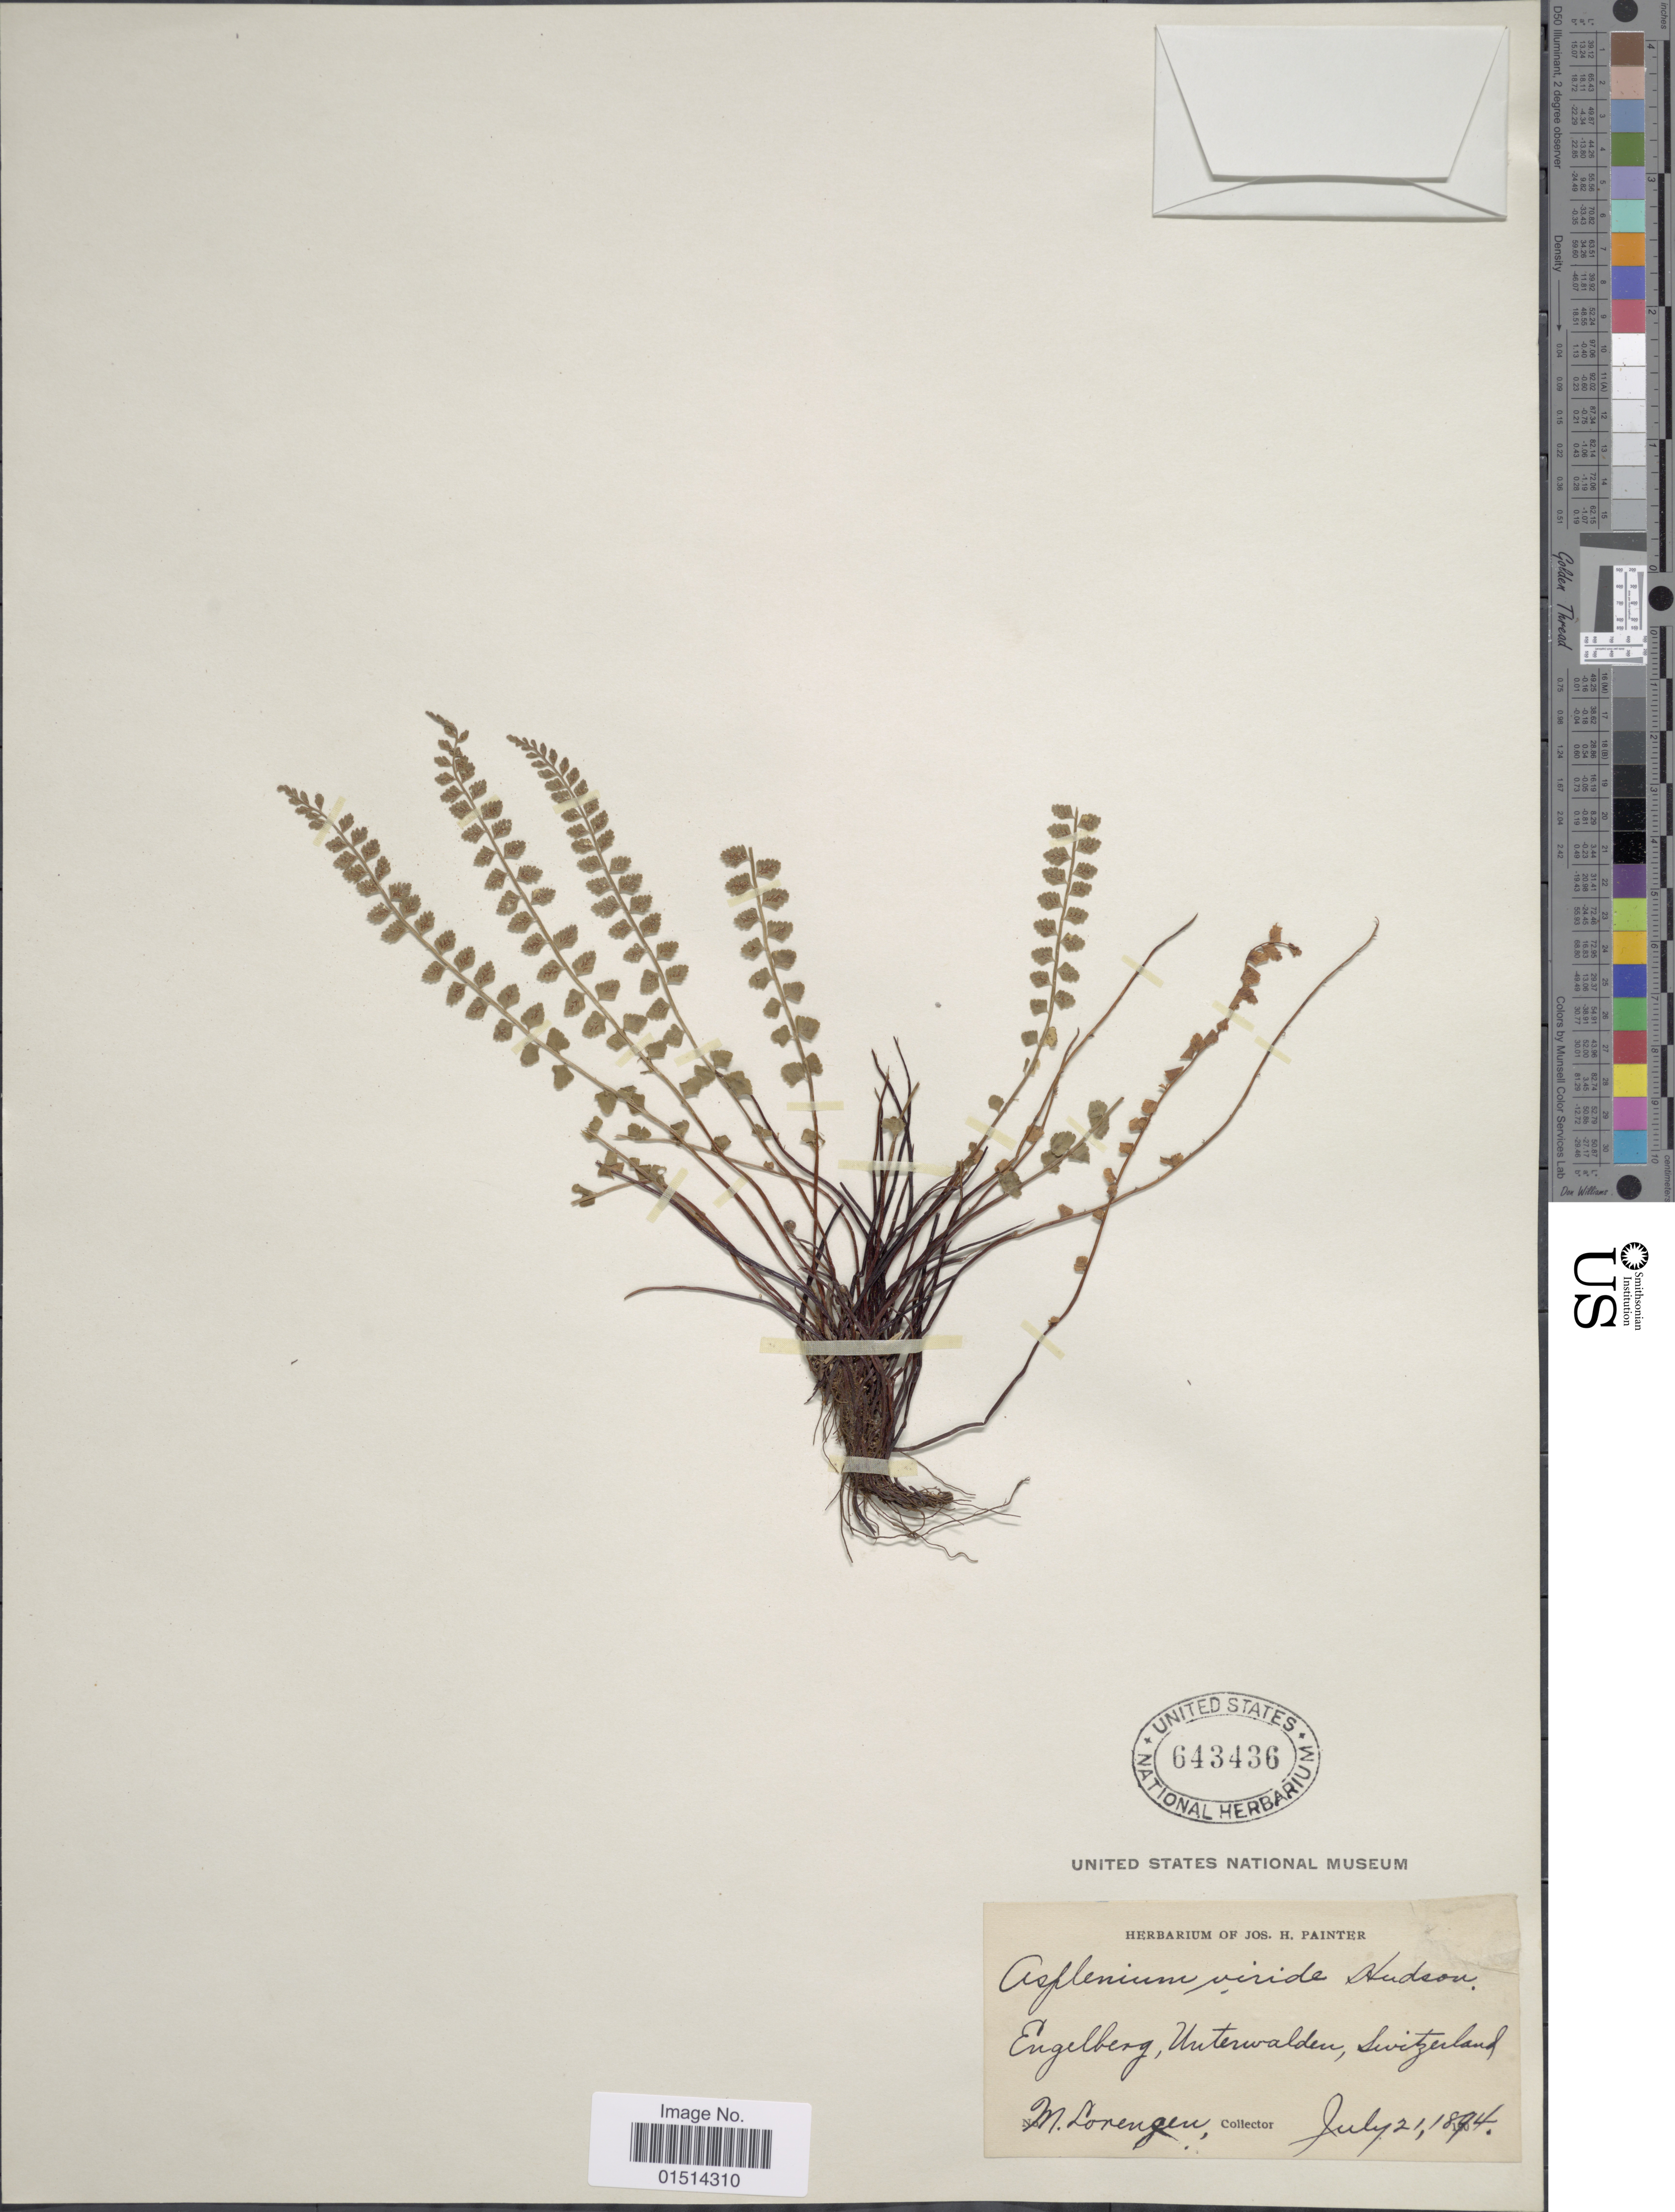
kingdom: Plantae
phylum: Tracheophyta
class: Polypodiopsida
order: Polypodiales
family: Aspleniaceae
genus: Asplenium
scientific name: Asplenium viride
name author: Huds.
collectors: M. Lorenzen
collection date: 1894-07-21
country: Switzerland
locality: Engelberg, Uuterwalden, Switzerland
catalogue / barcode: US 643436